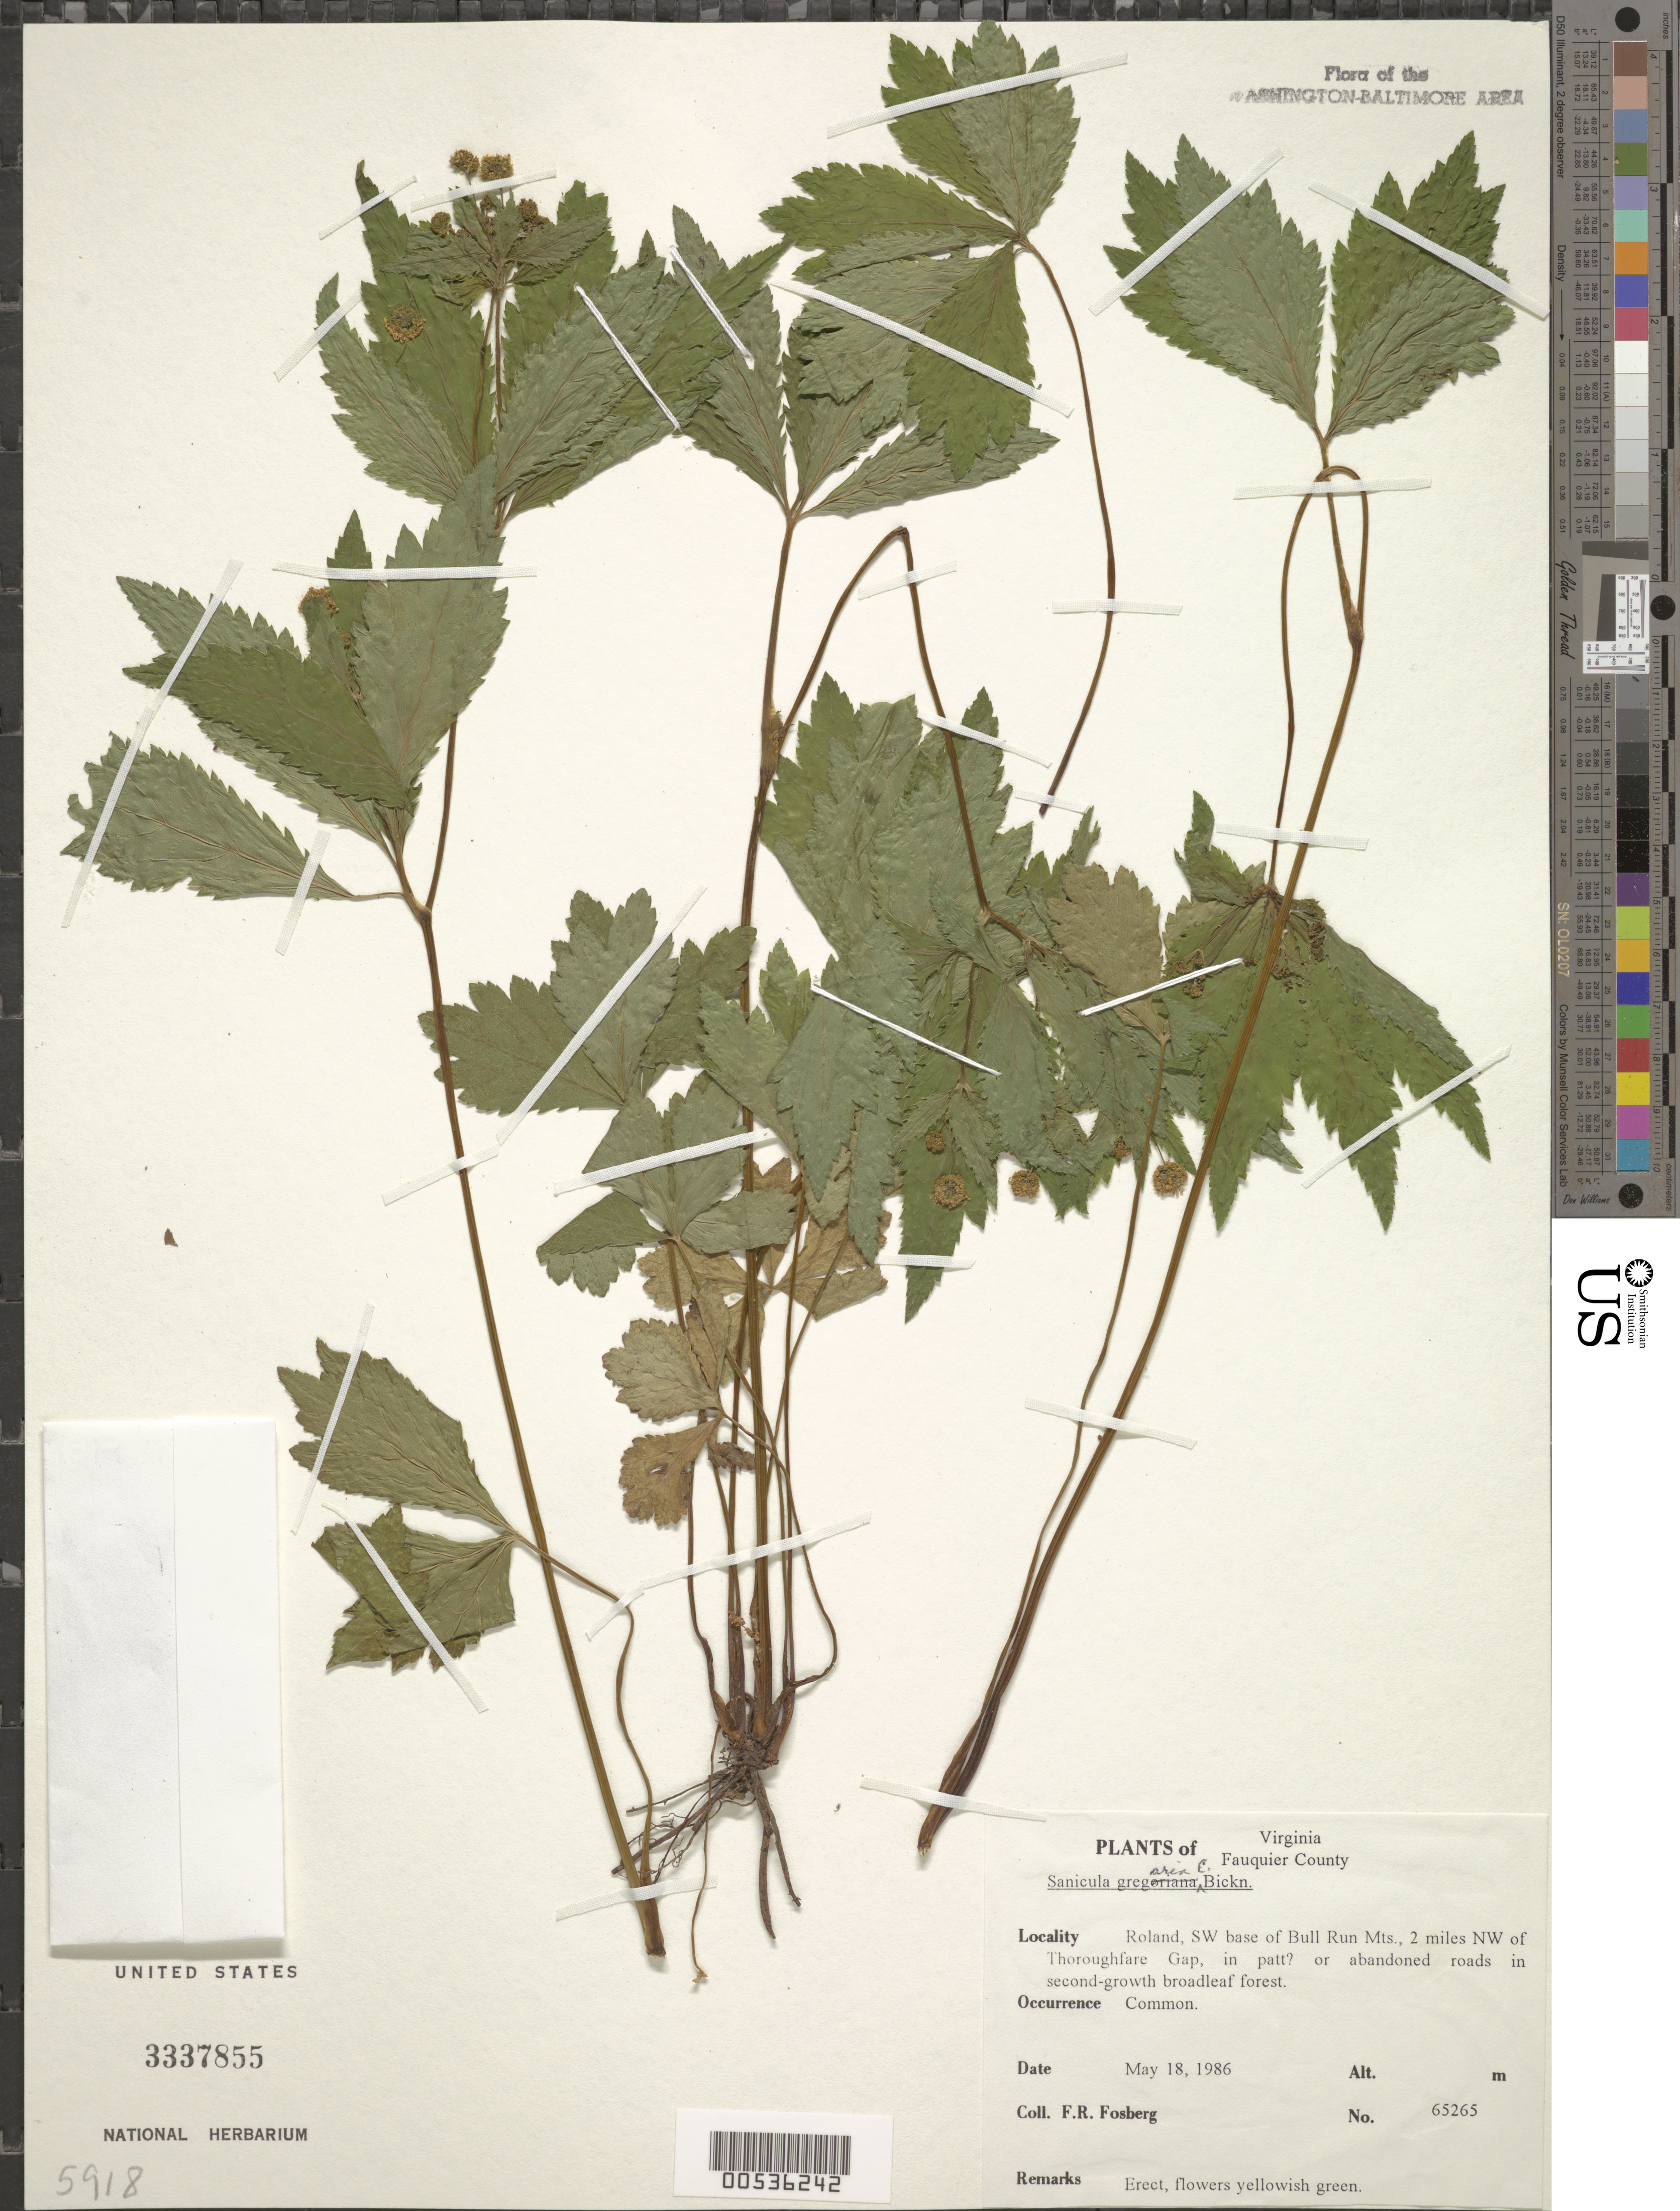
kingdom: Plantae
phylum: Tracheophyta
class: Magnoliopsida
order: Apiales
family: Apiaceae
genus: Sanicula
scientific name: Sanicula odorata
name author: (Raf.) Pryer & Phillippe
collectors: F. R. Fosberg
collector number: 65265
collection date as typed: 18 May 1986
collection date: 1986-05-18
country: United States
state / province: Virginia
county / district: Fauquier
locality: Roland, SW base of Bull Run Mts., NW of Thorofare Gap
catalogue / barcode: US 3337855